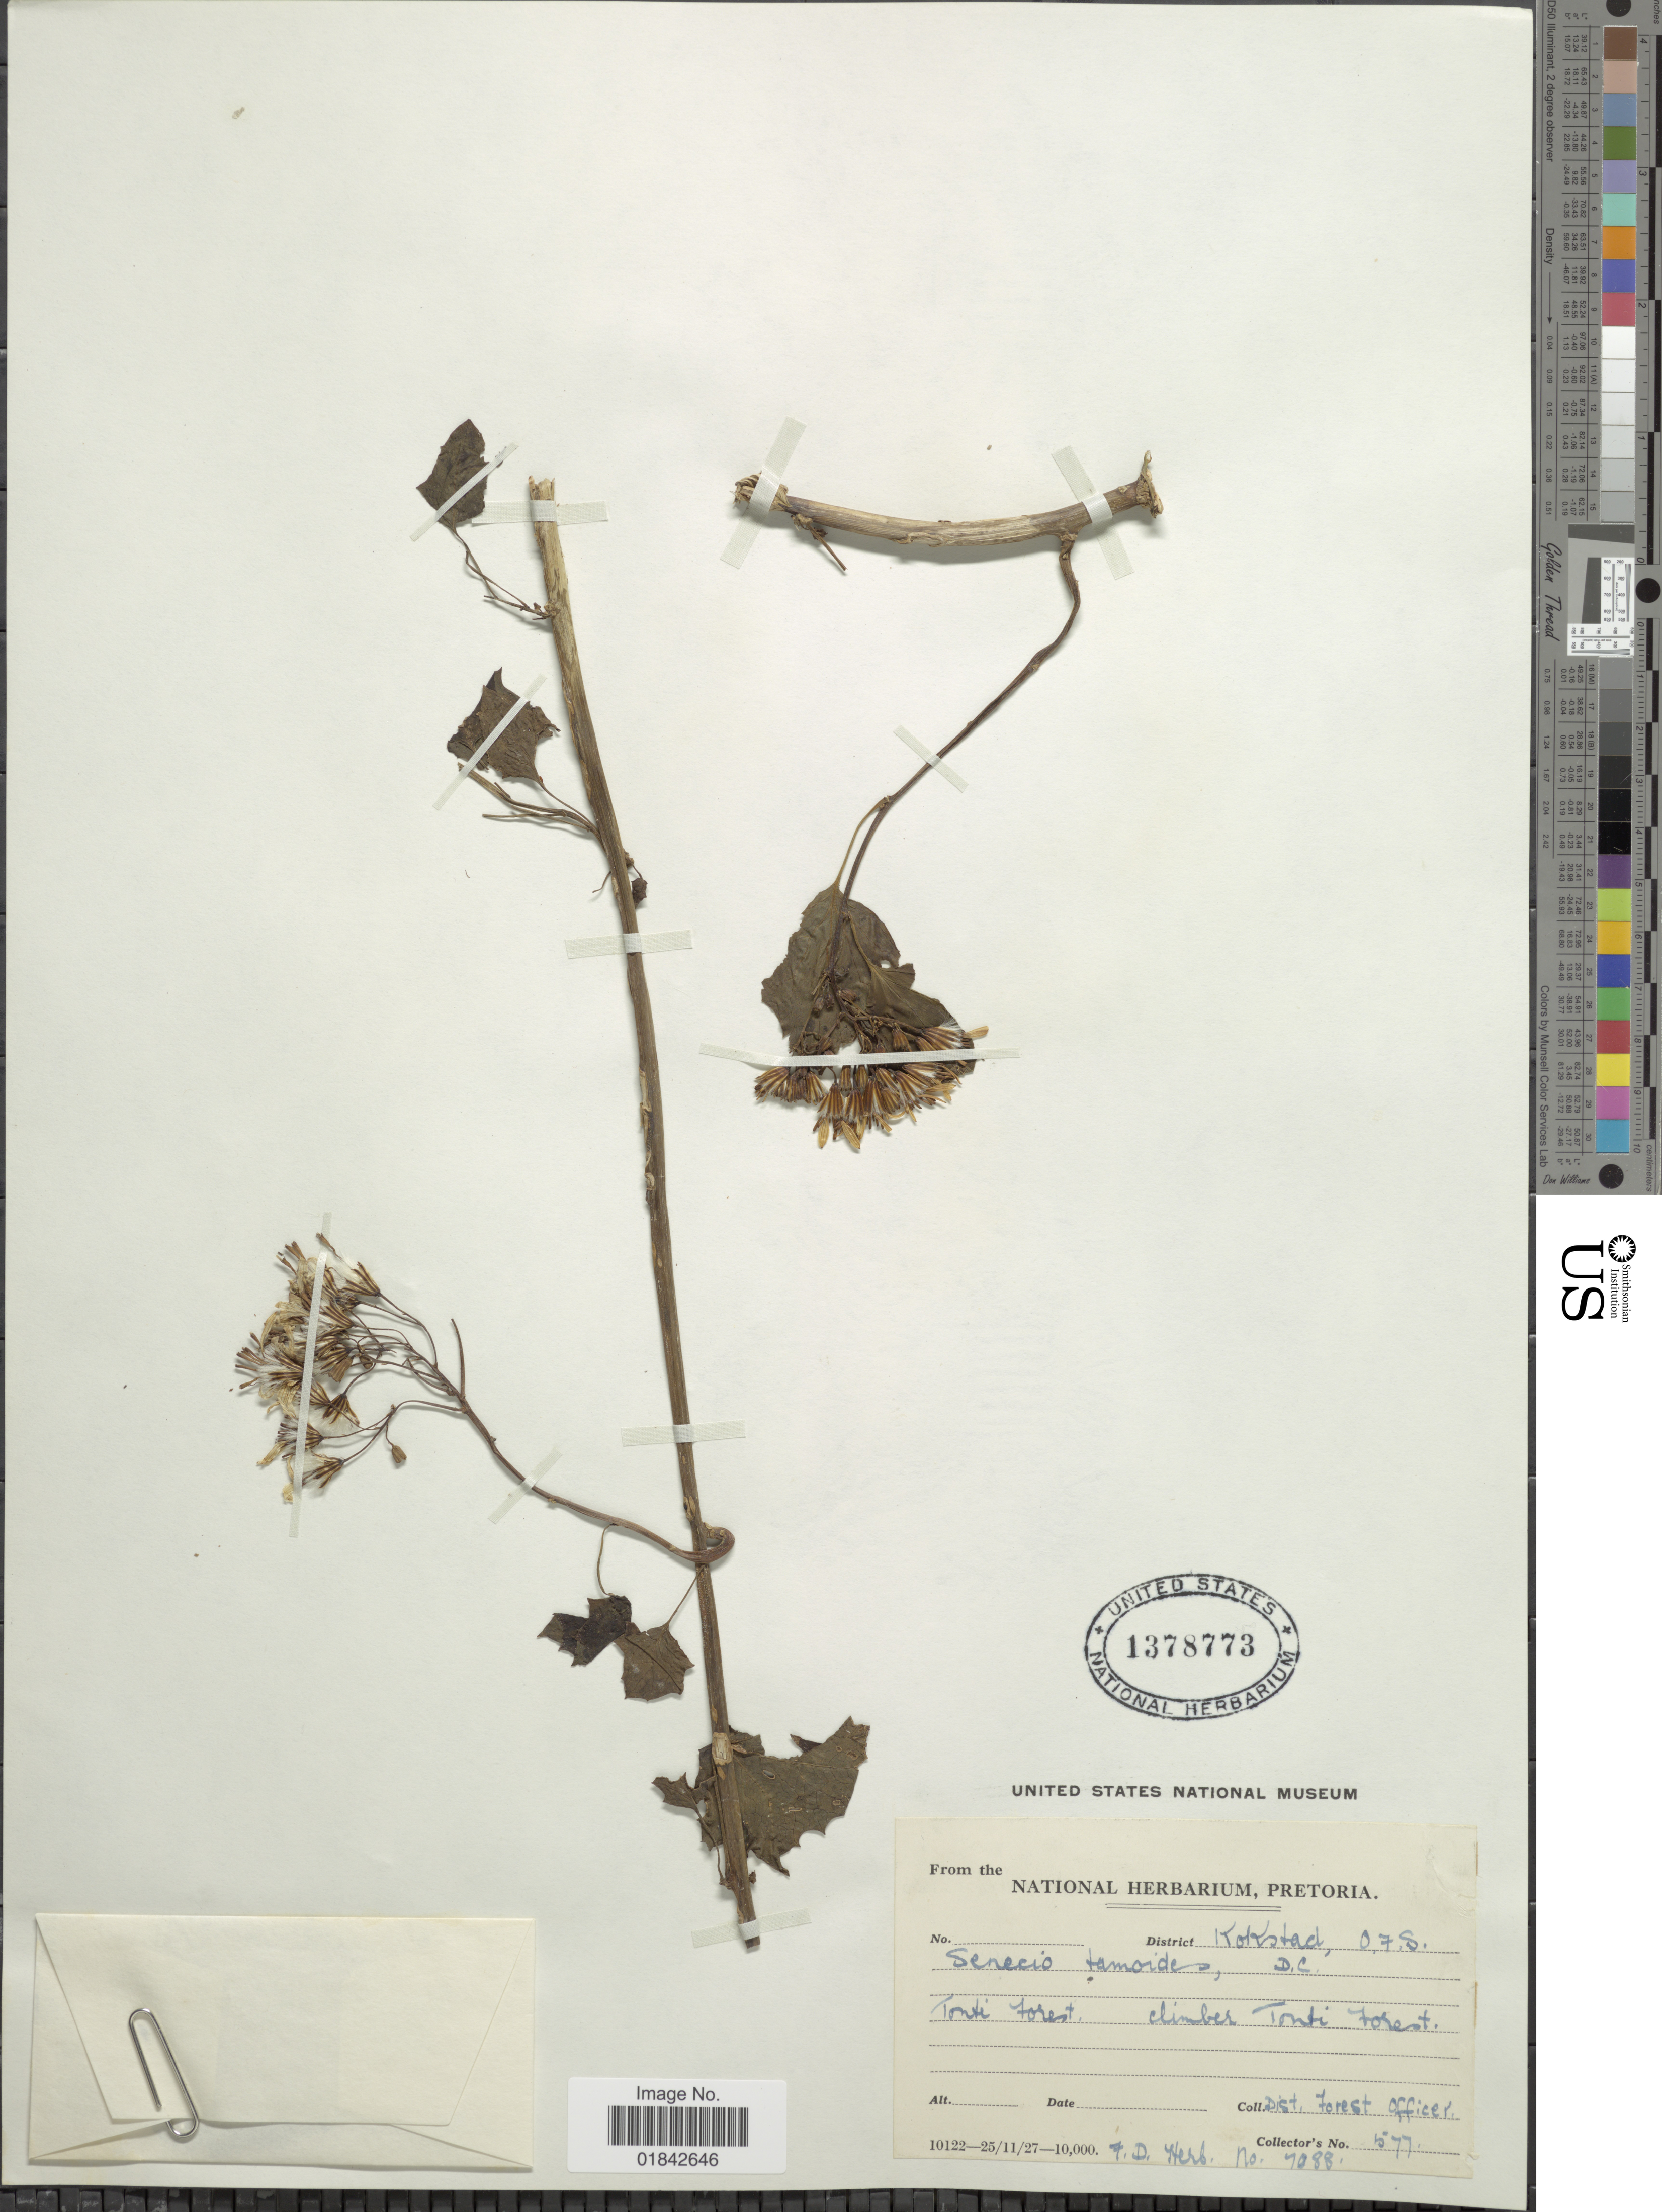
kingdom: Plantae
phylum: Tracheophyta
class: Magnoliopsida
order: Asterales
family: Asteraceae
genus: Senecio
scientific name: Senecio tamoides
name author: DC.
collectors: Nu Dist. Forest Officer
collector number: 577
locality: Kokstact, O. F. S., Tomti Forest, climber Tonti Forest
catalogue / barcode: US 1378773